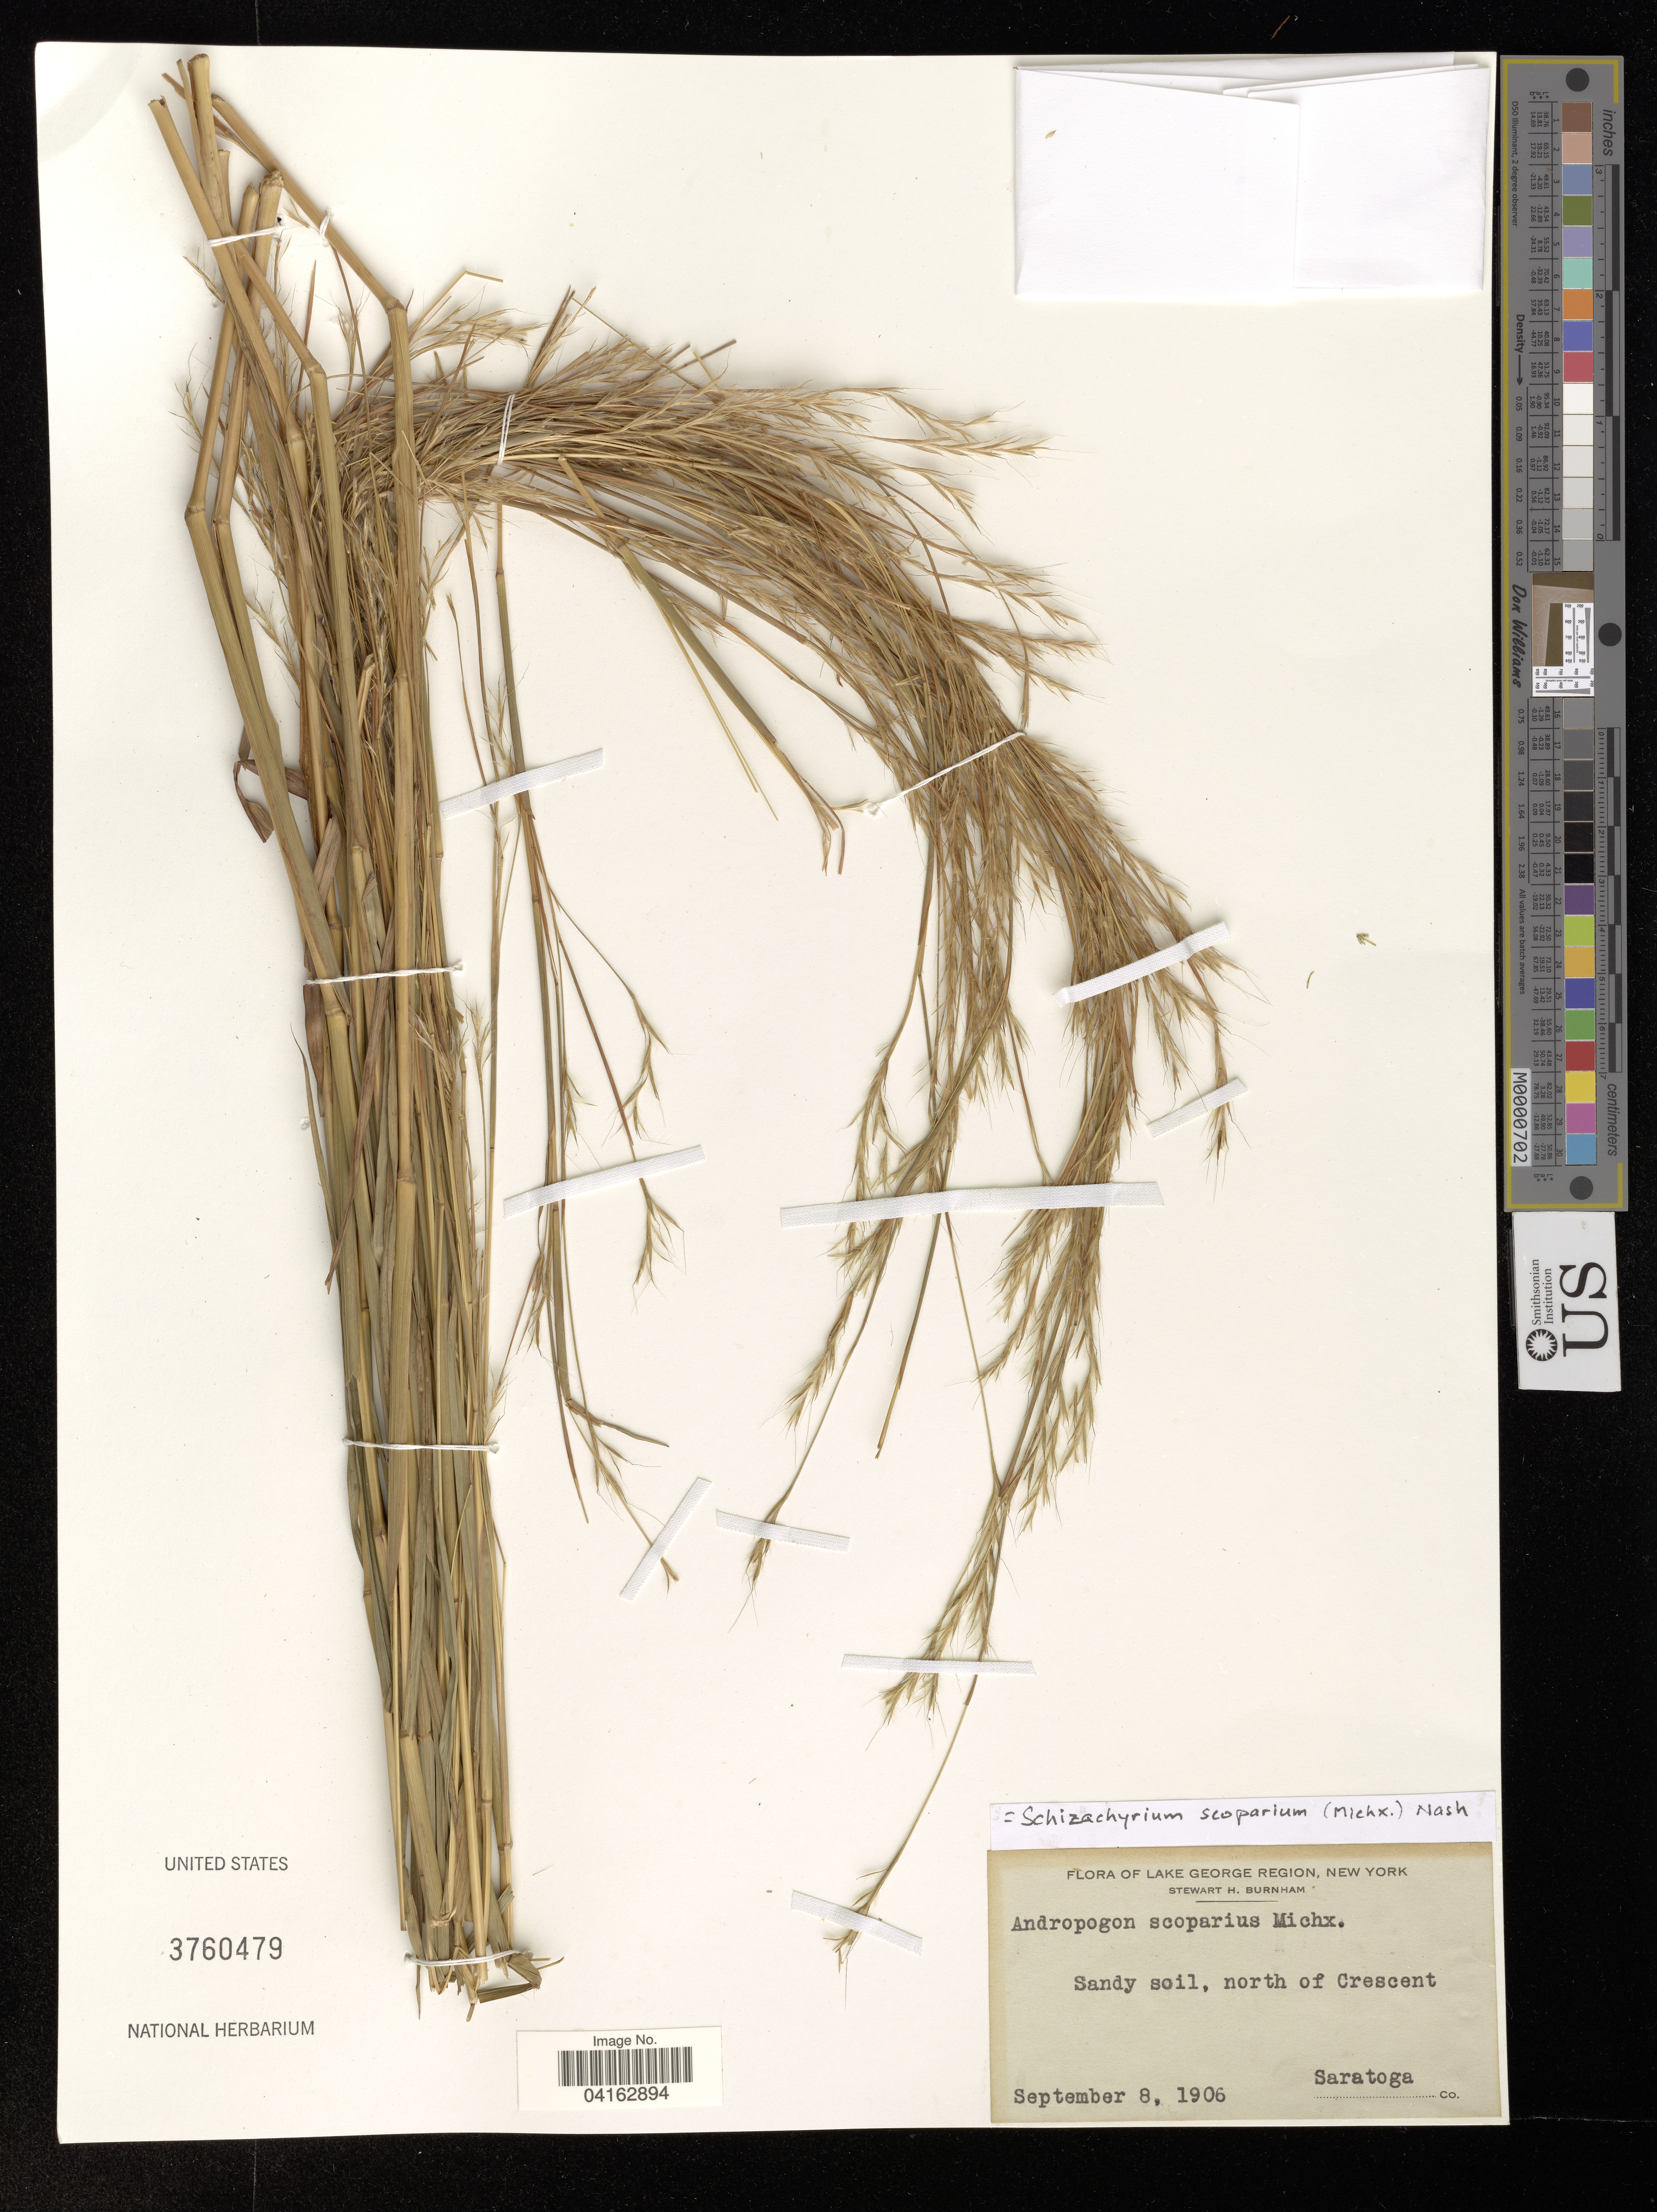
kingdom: Plantae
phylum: Tracheophyta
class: Liliopsida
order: Poales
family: Poaceae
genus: Schizachyrium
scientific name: Schizachyrium scoparium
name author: (Michx.) Nash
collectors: S. Burnham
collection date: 1906-09-08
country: United States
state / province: New York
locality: Lake George Region. North of Crescent. Saratoga Co.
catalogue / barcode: US 3760479